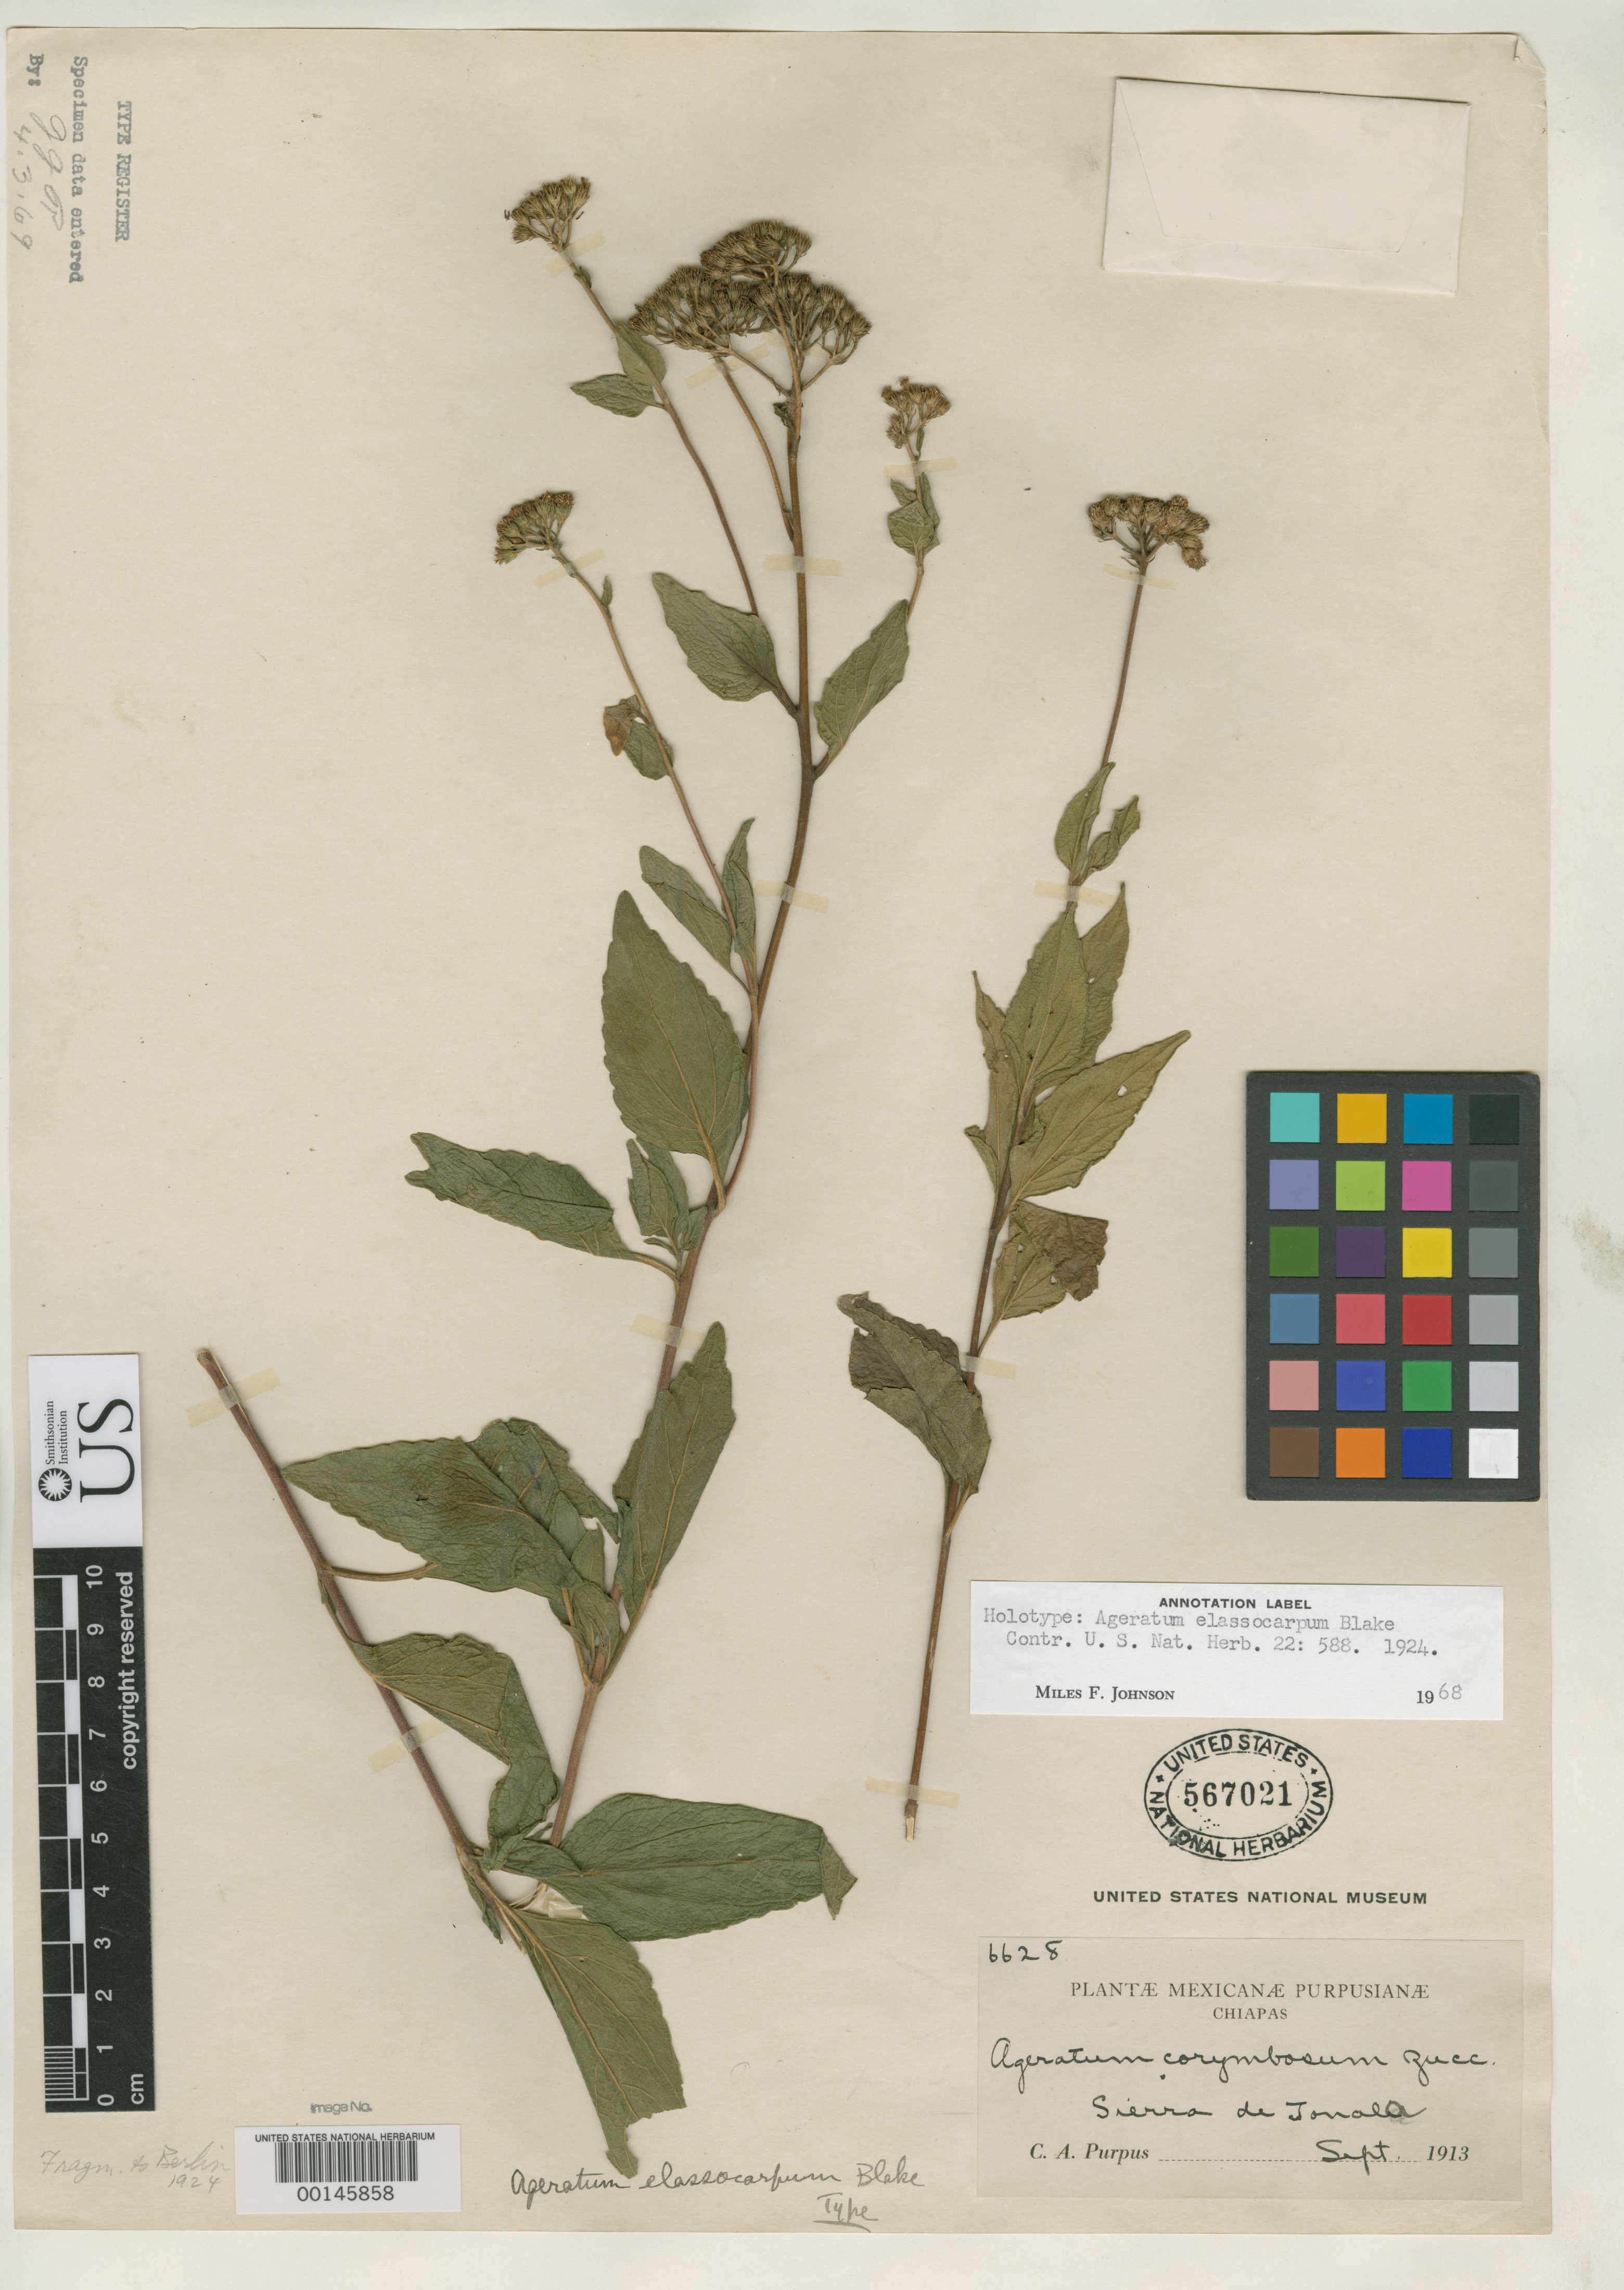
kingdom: Plantae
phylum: Tracheophyta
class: Magnoliopsida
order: Asterales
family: Asteraceae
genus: Ageratum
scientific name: Ageratum elassocarpum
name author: S.F. Blake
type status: Holotype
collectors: C. A. Purpus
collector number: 6628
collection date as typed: Sep 1913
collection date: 1913-09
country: Mexico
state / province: Chiapas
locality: Sierra de Tonala.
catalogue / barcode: US 567021